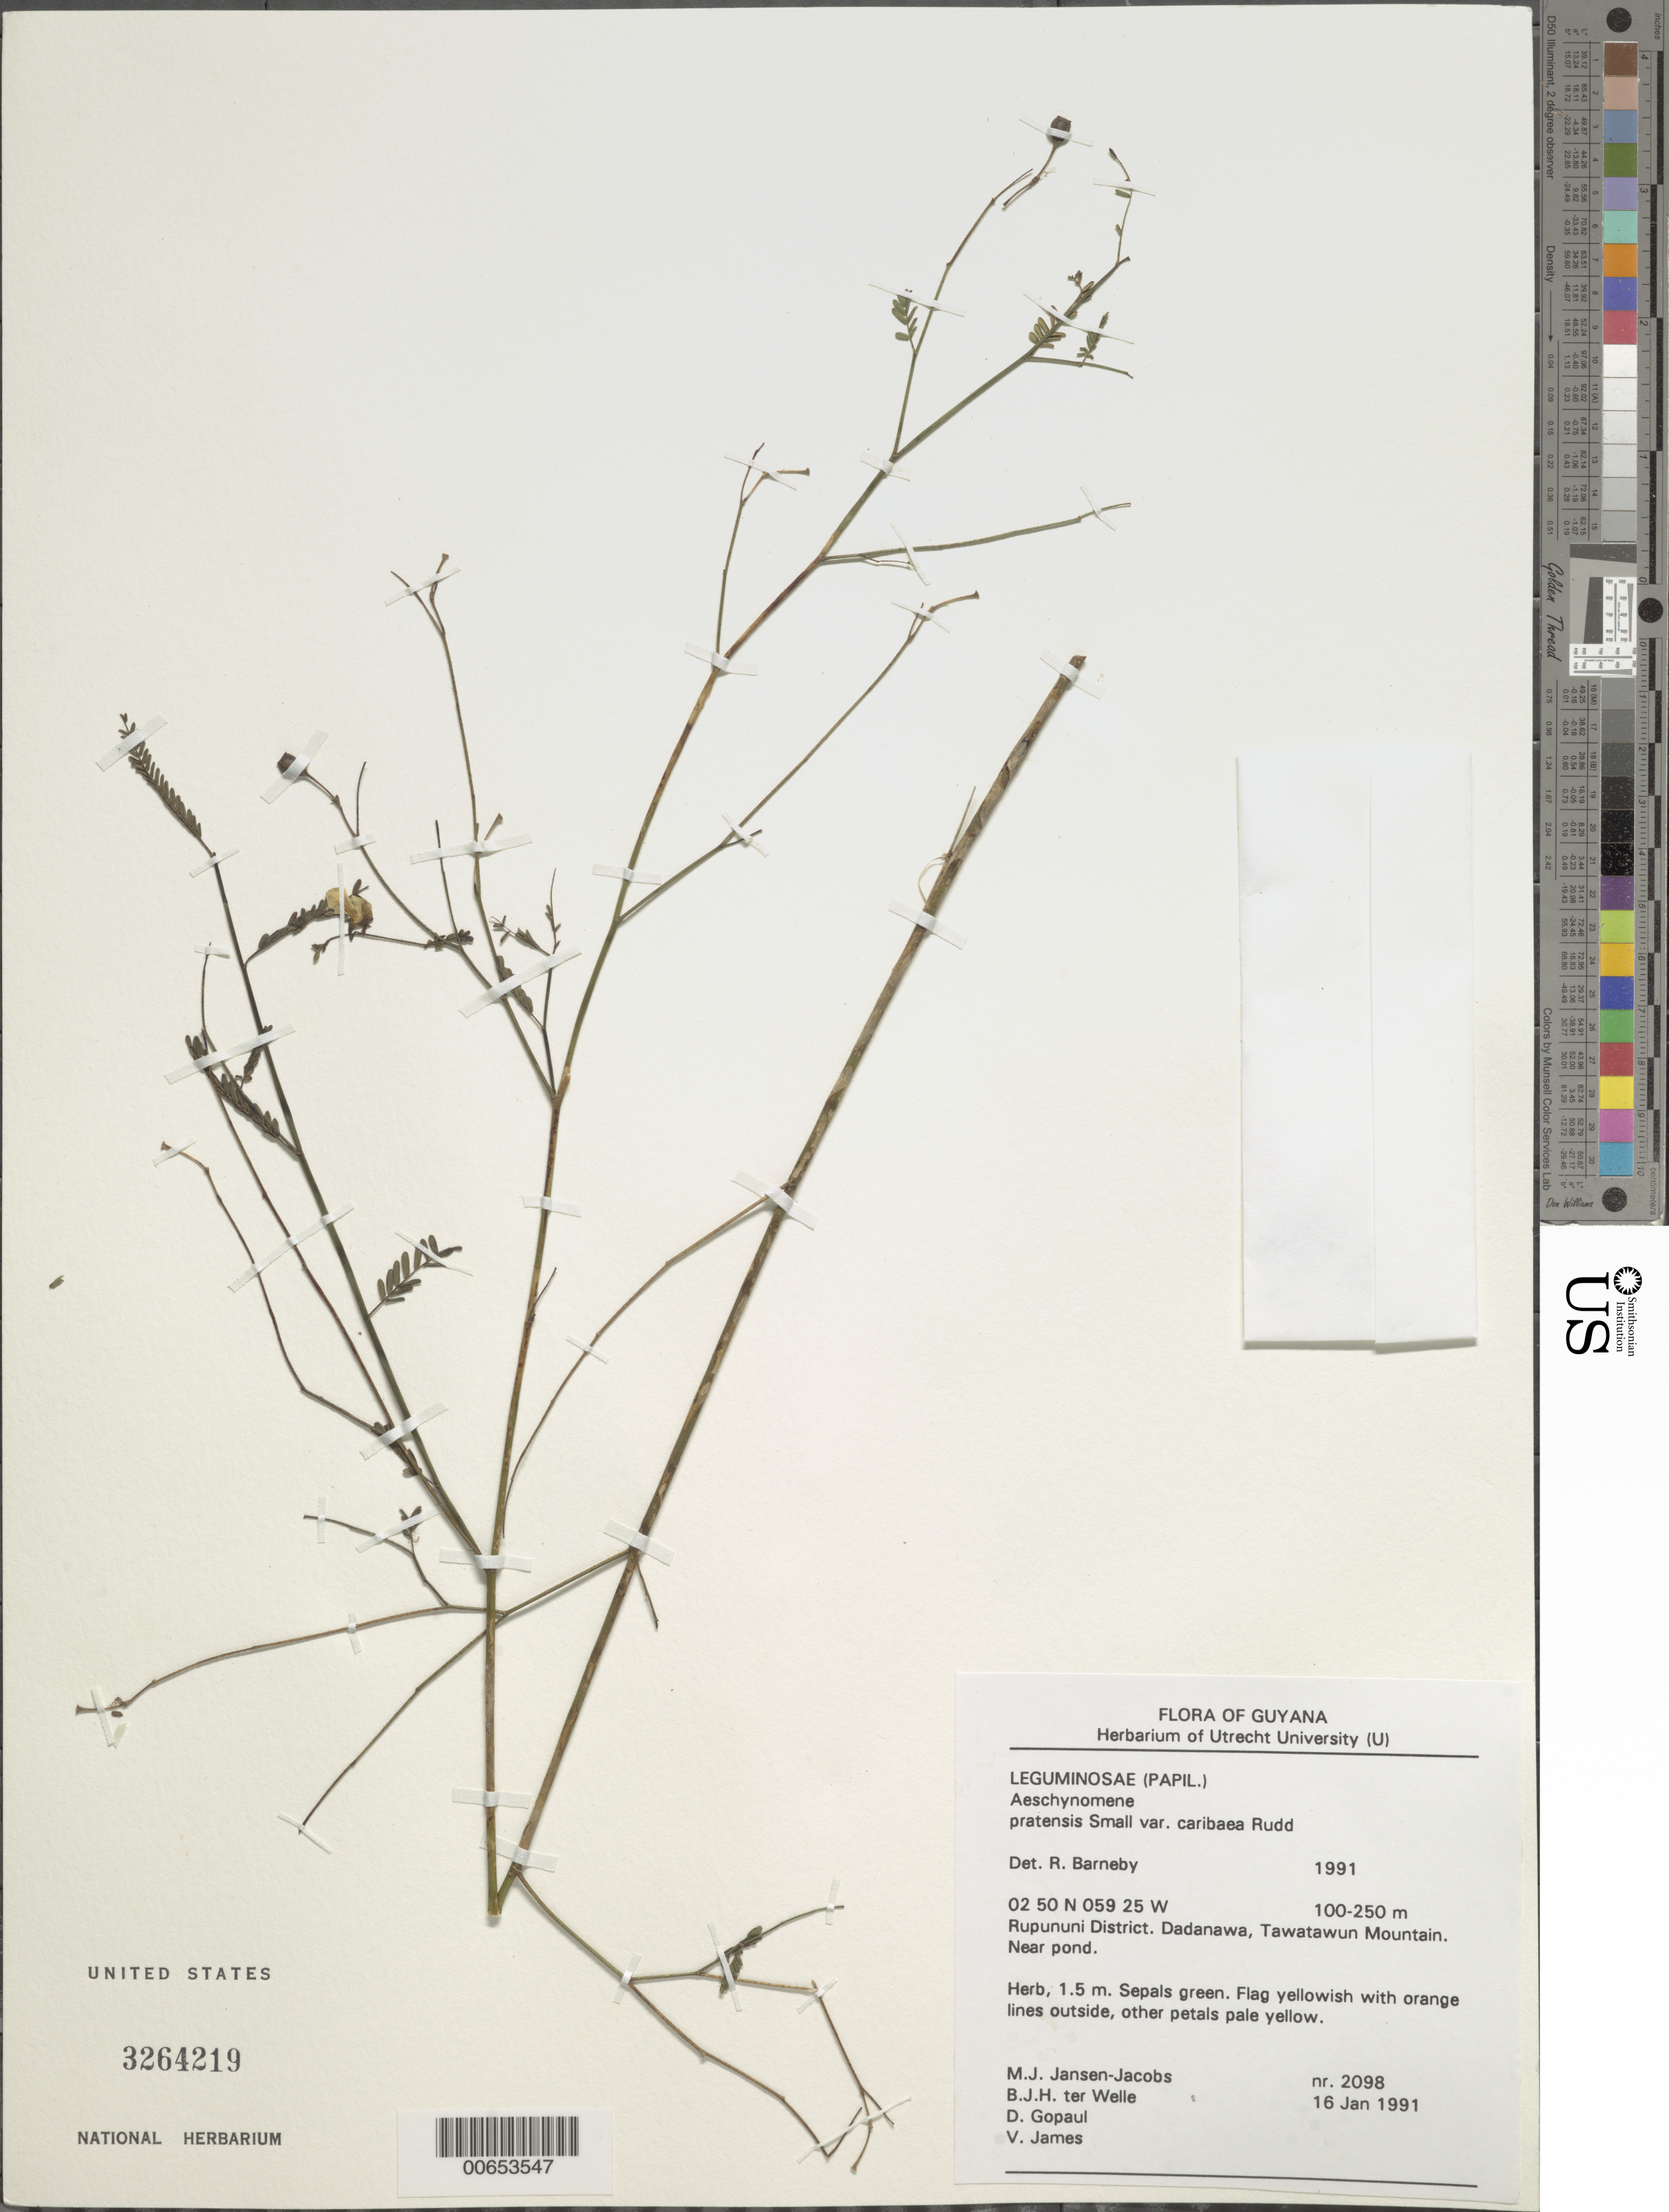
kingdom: Plantae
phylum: Tracheophyta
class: Magnoliopsida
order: Fabales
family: Fabaceae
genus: Aeschynomene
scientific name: Aeschynomene pratensis var. caribaea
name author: Rudd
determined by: Barneby, Rupert C., (NY)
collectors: M. J. Jansen-Jacobs, B. Welle, D. Gopaul & V. James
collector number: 2098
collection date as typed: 16-Jan-91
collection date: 1991-01-16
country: Guyana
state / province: U. Takutu-U. Essequibo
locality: Tawatawun Mountain, Dadanawa, Rupununi District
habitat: Near pond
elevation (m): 100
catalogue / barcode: US 3264219